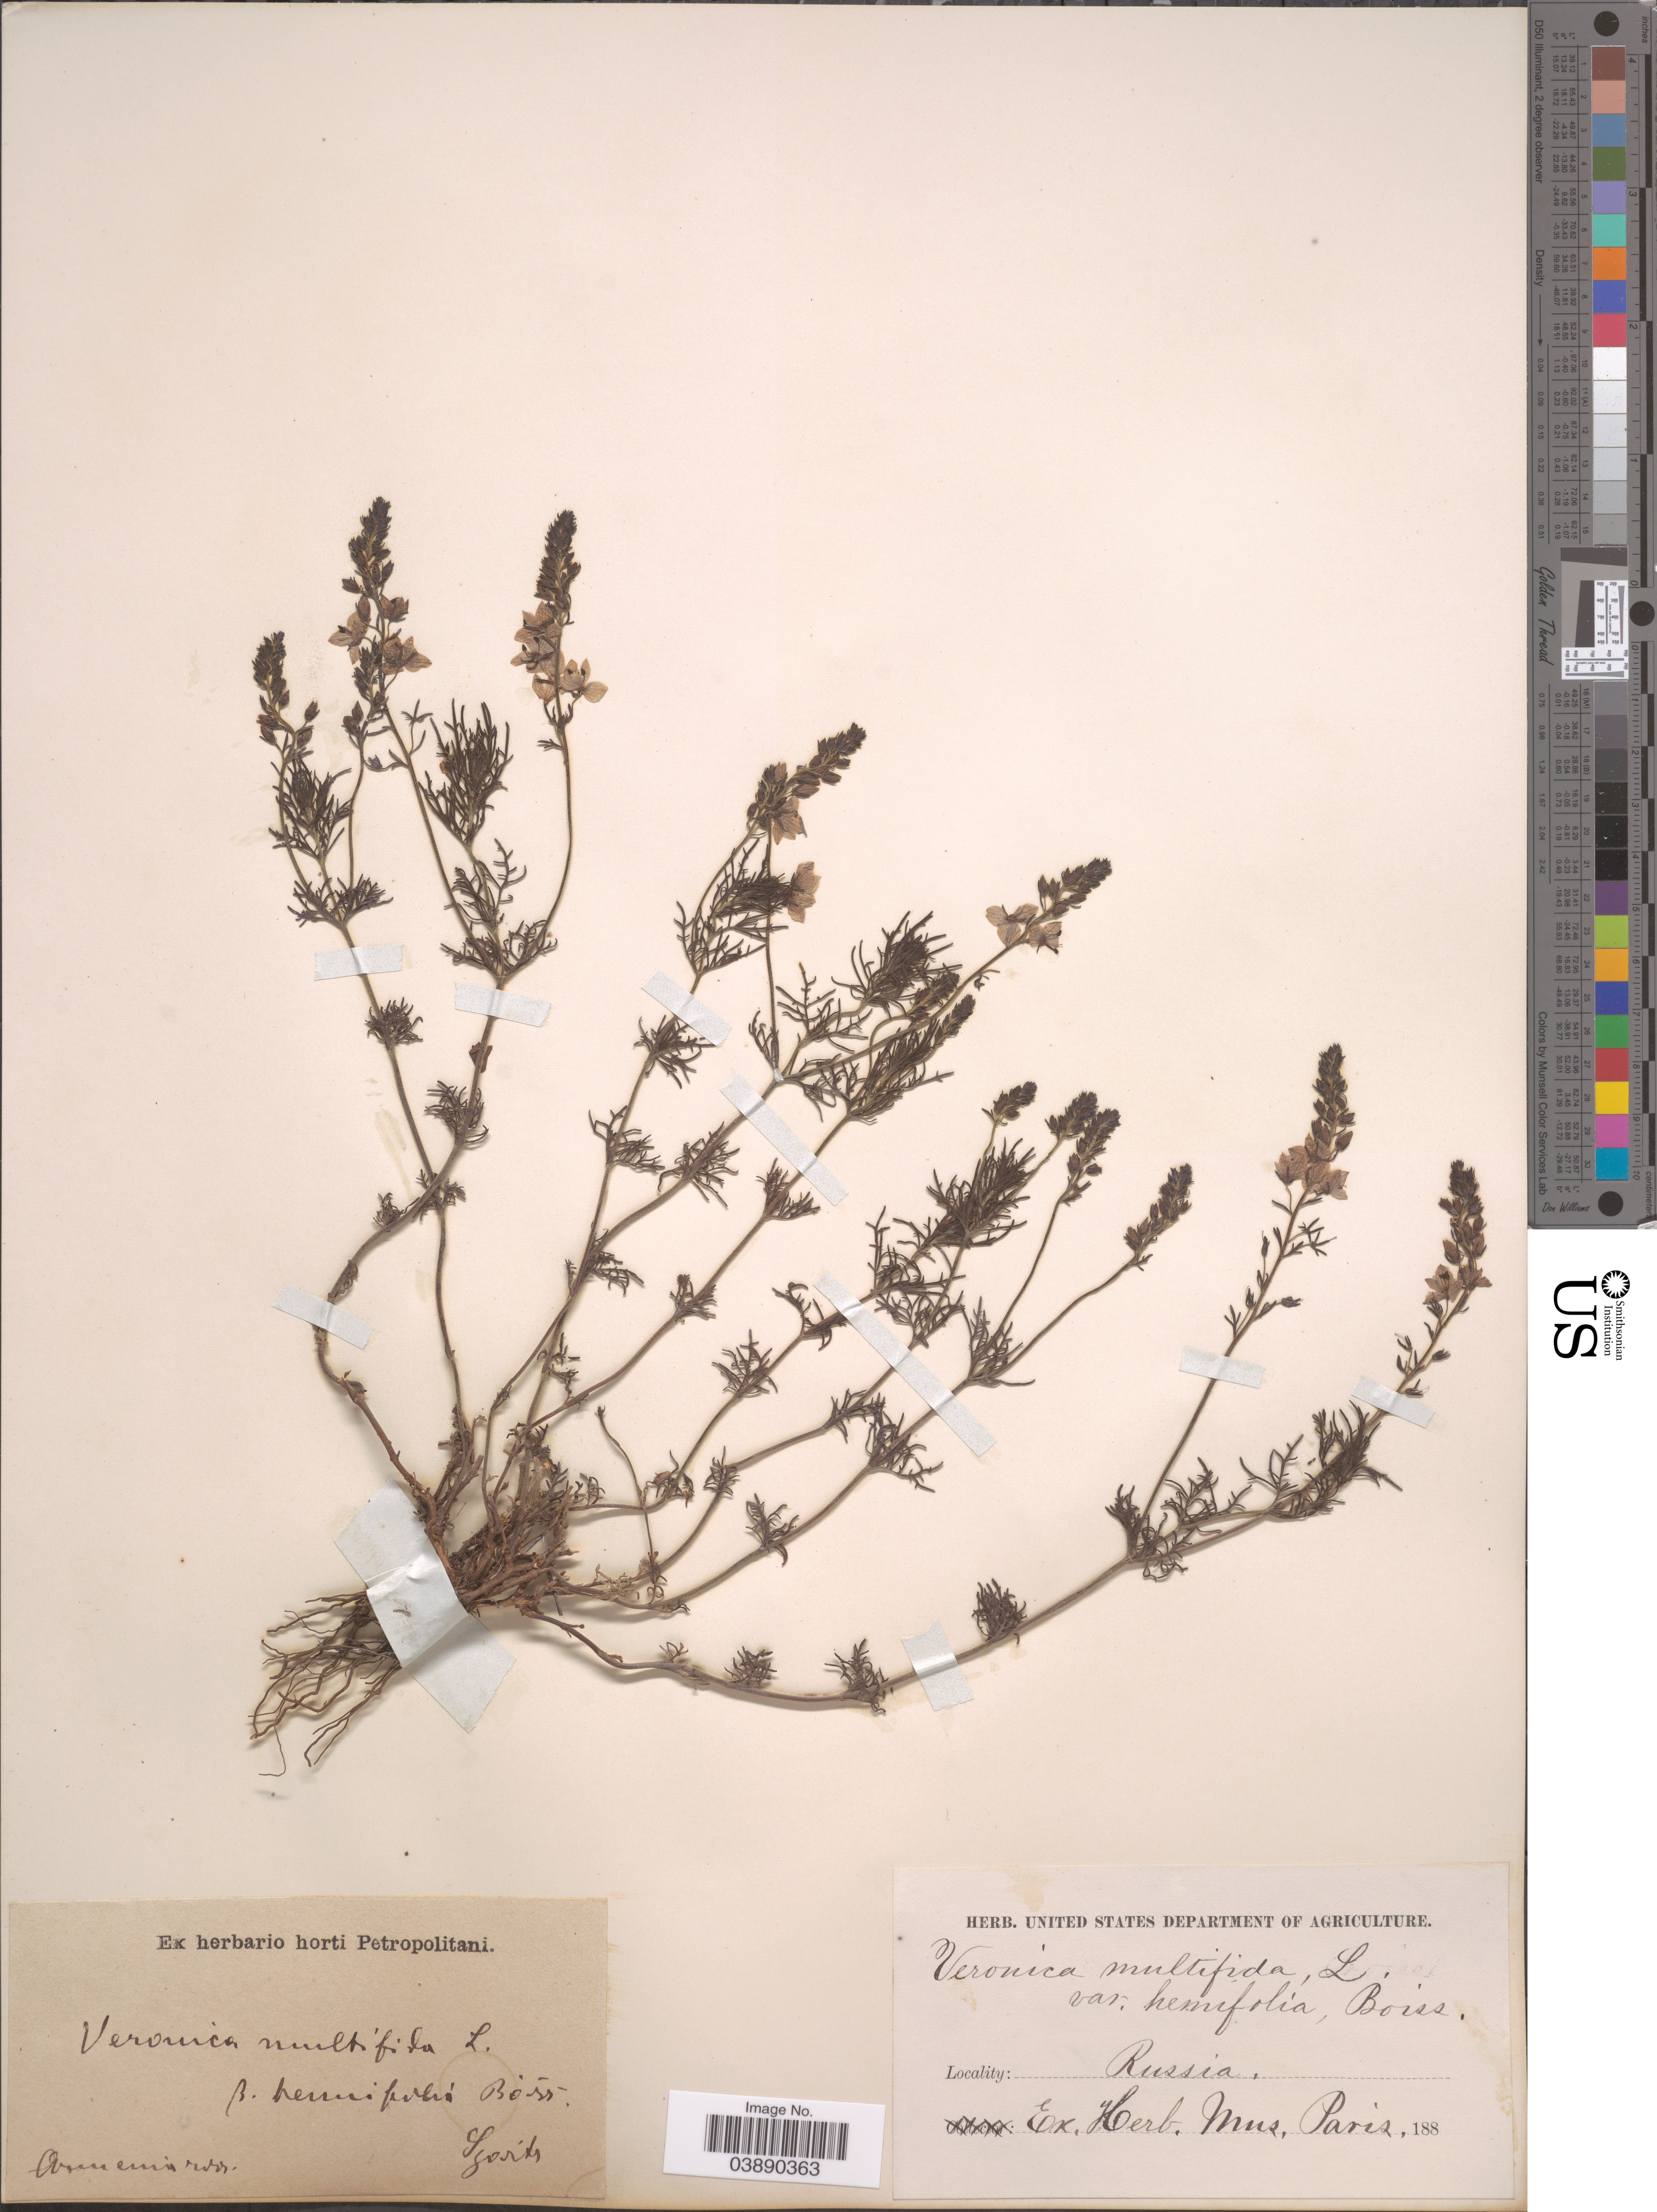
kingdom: Plantae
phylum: Tracheophyta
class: Magnoliopsida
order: Lamiales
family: Plantaginaceae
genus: Veronica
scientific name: Veronica multifida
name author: L.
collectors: Szovits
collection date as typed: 188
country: Armenia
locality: Armenia ross. Russia.